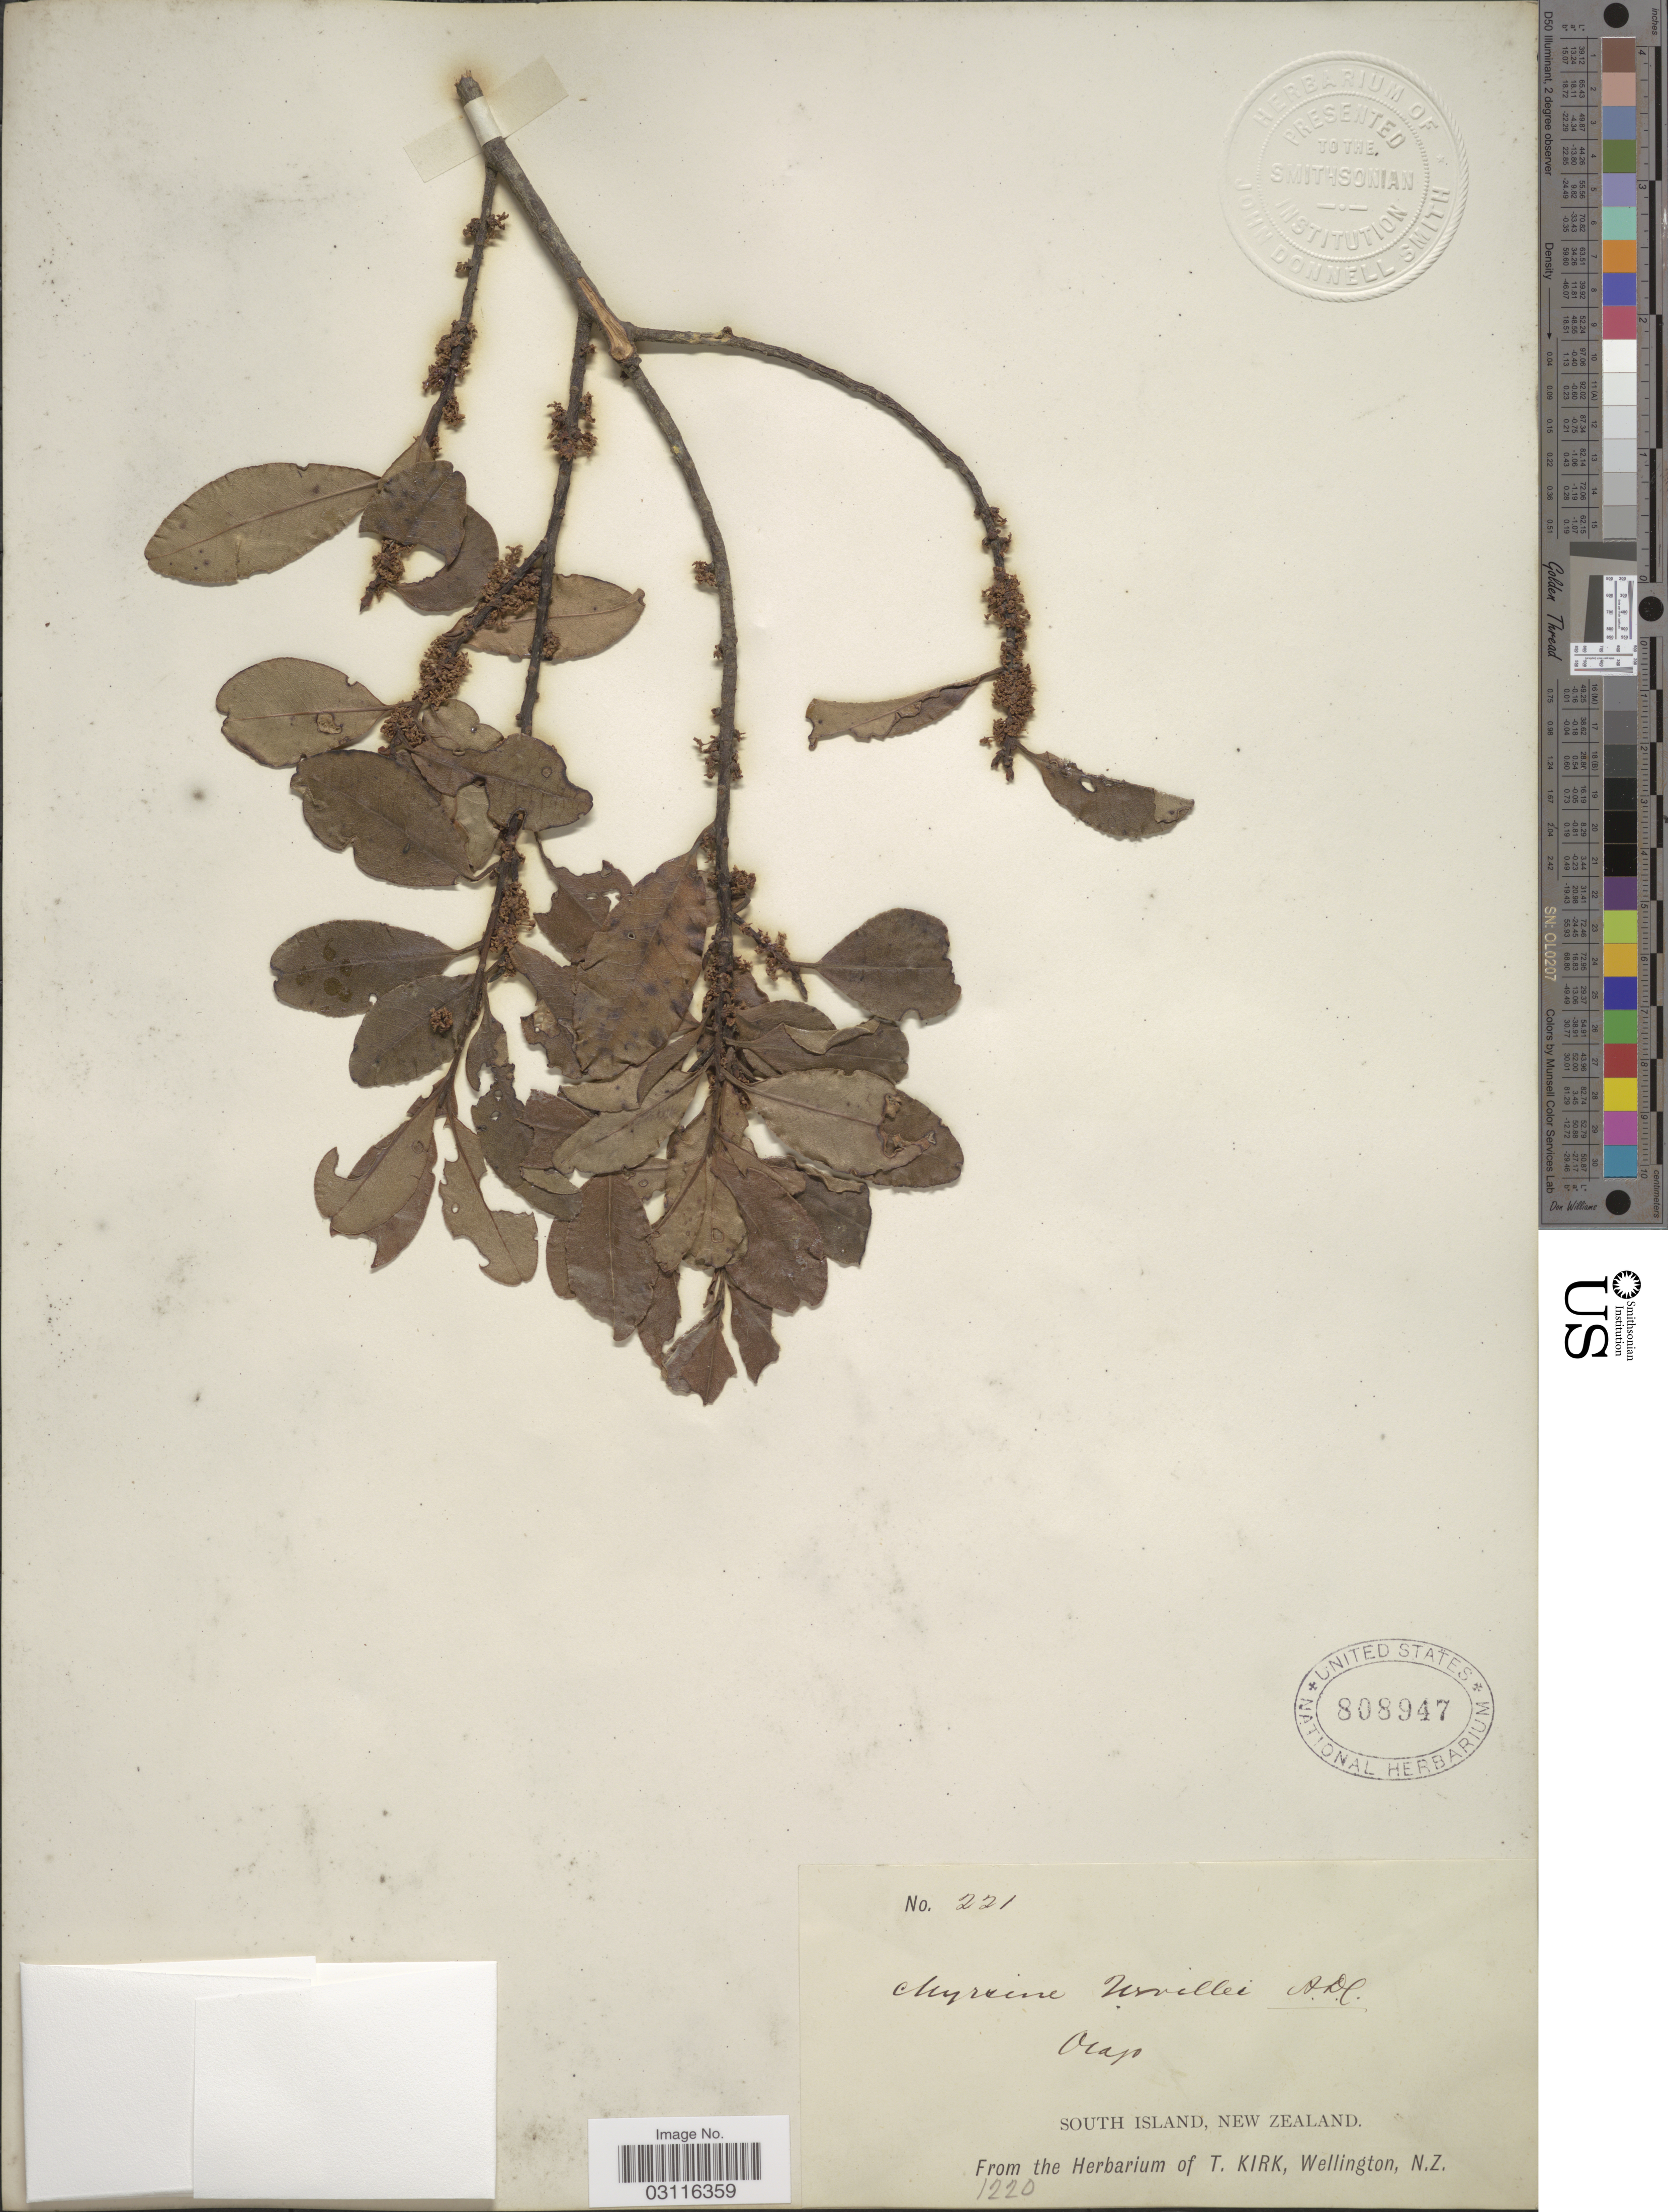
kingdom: Plantae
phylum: Tracheophyta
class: Magnoliopsida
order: Ericales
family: Primulaceae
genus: Suttonia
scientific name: Suttonia australis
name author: A. Rich.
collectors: ex herb. T. Kirk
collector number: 221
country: New Zealand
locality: Otago. South Island.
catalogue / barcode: US 808947